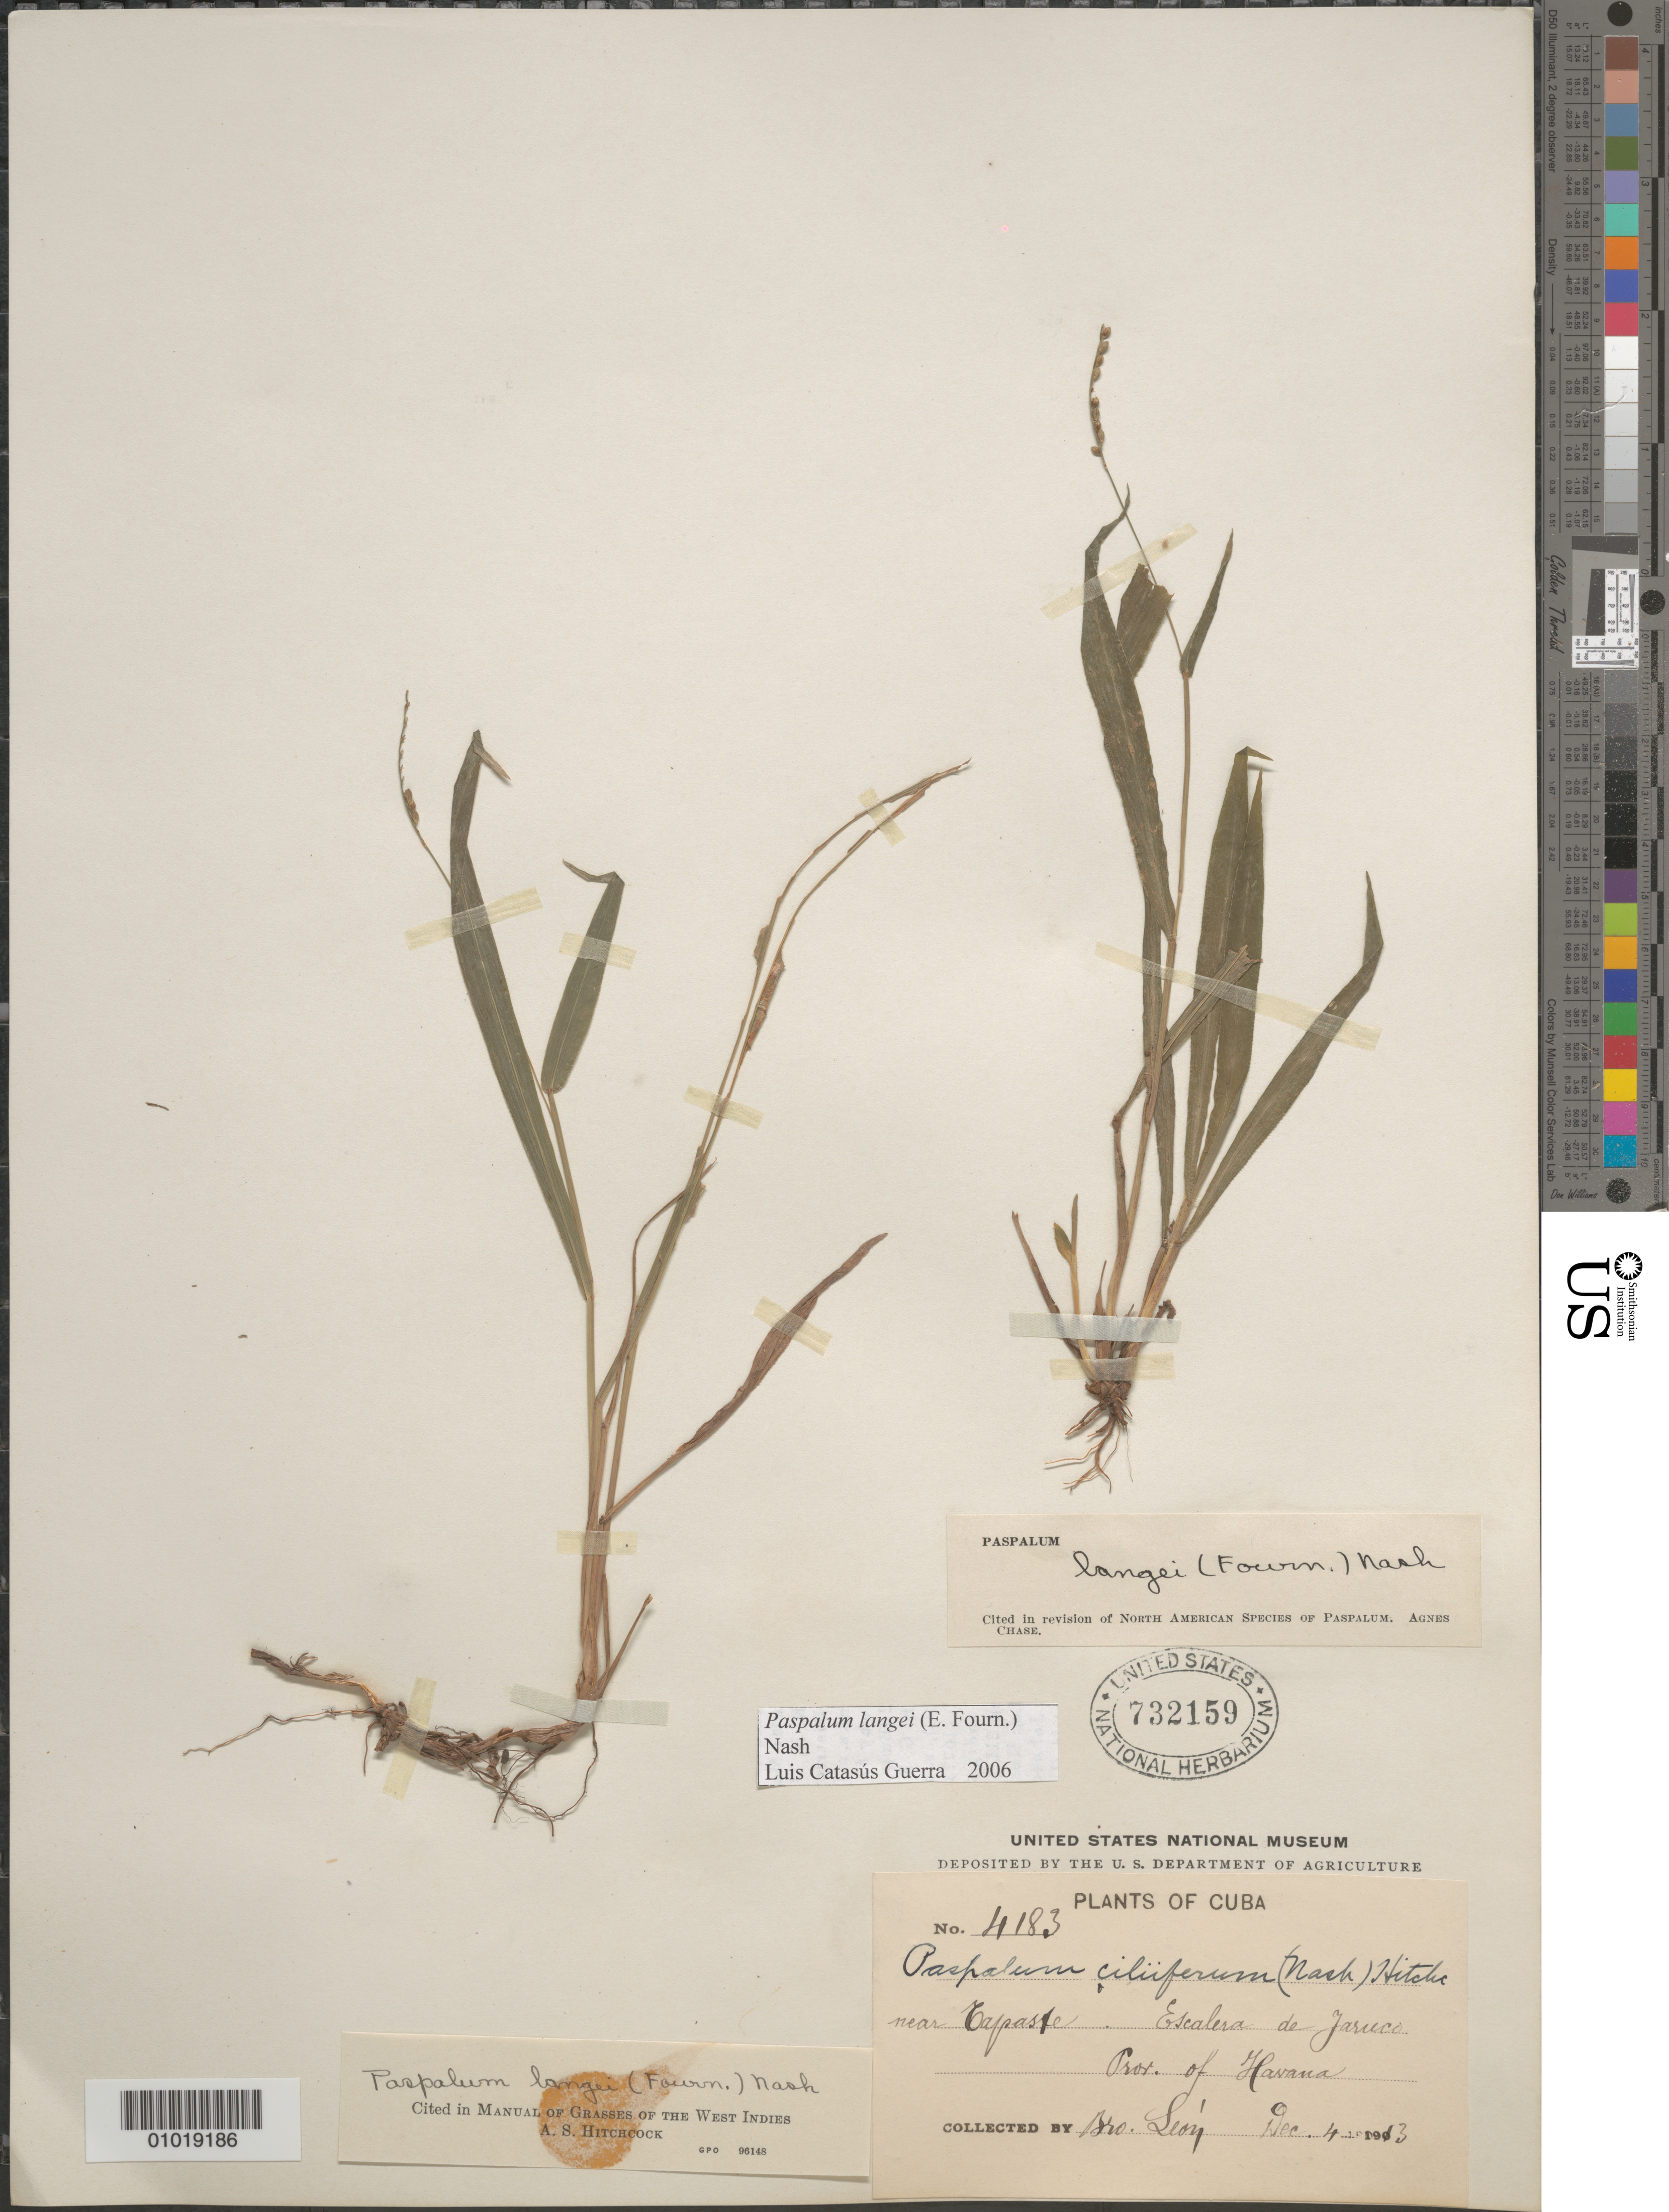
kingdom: Plantae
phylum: Tracheophyta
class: Liliopsida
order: Poales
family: Poaceae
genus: Paspalum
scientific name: Paspalum langei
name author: (E. Fourn.) Nash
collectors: Bro. León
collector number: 4183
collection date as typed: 04 Dec 1913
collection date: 1913-12-04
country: Cuba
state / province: La Habana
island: Cuba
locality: Near Capaste, Escelera de Jaruco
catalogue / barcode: US 732159